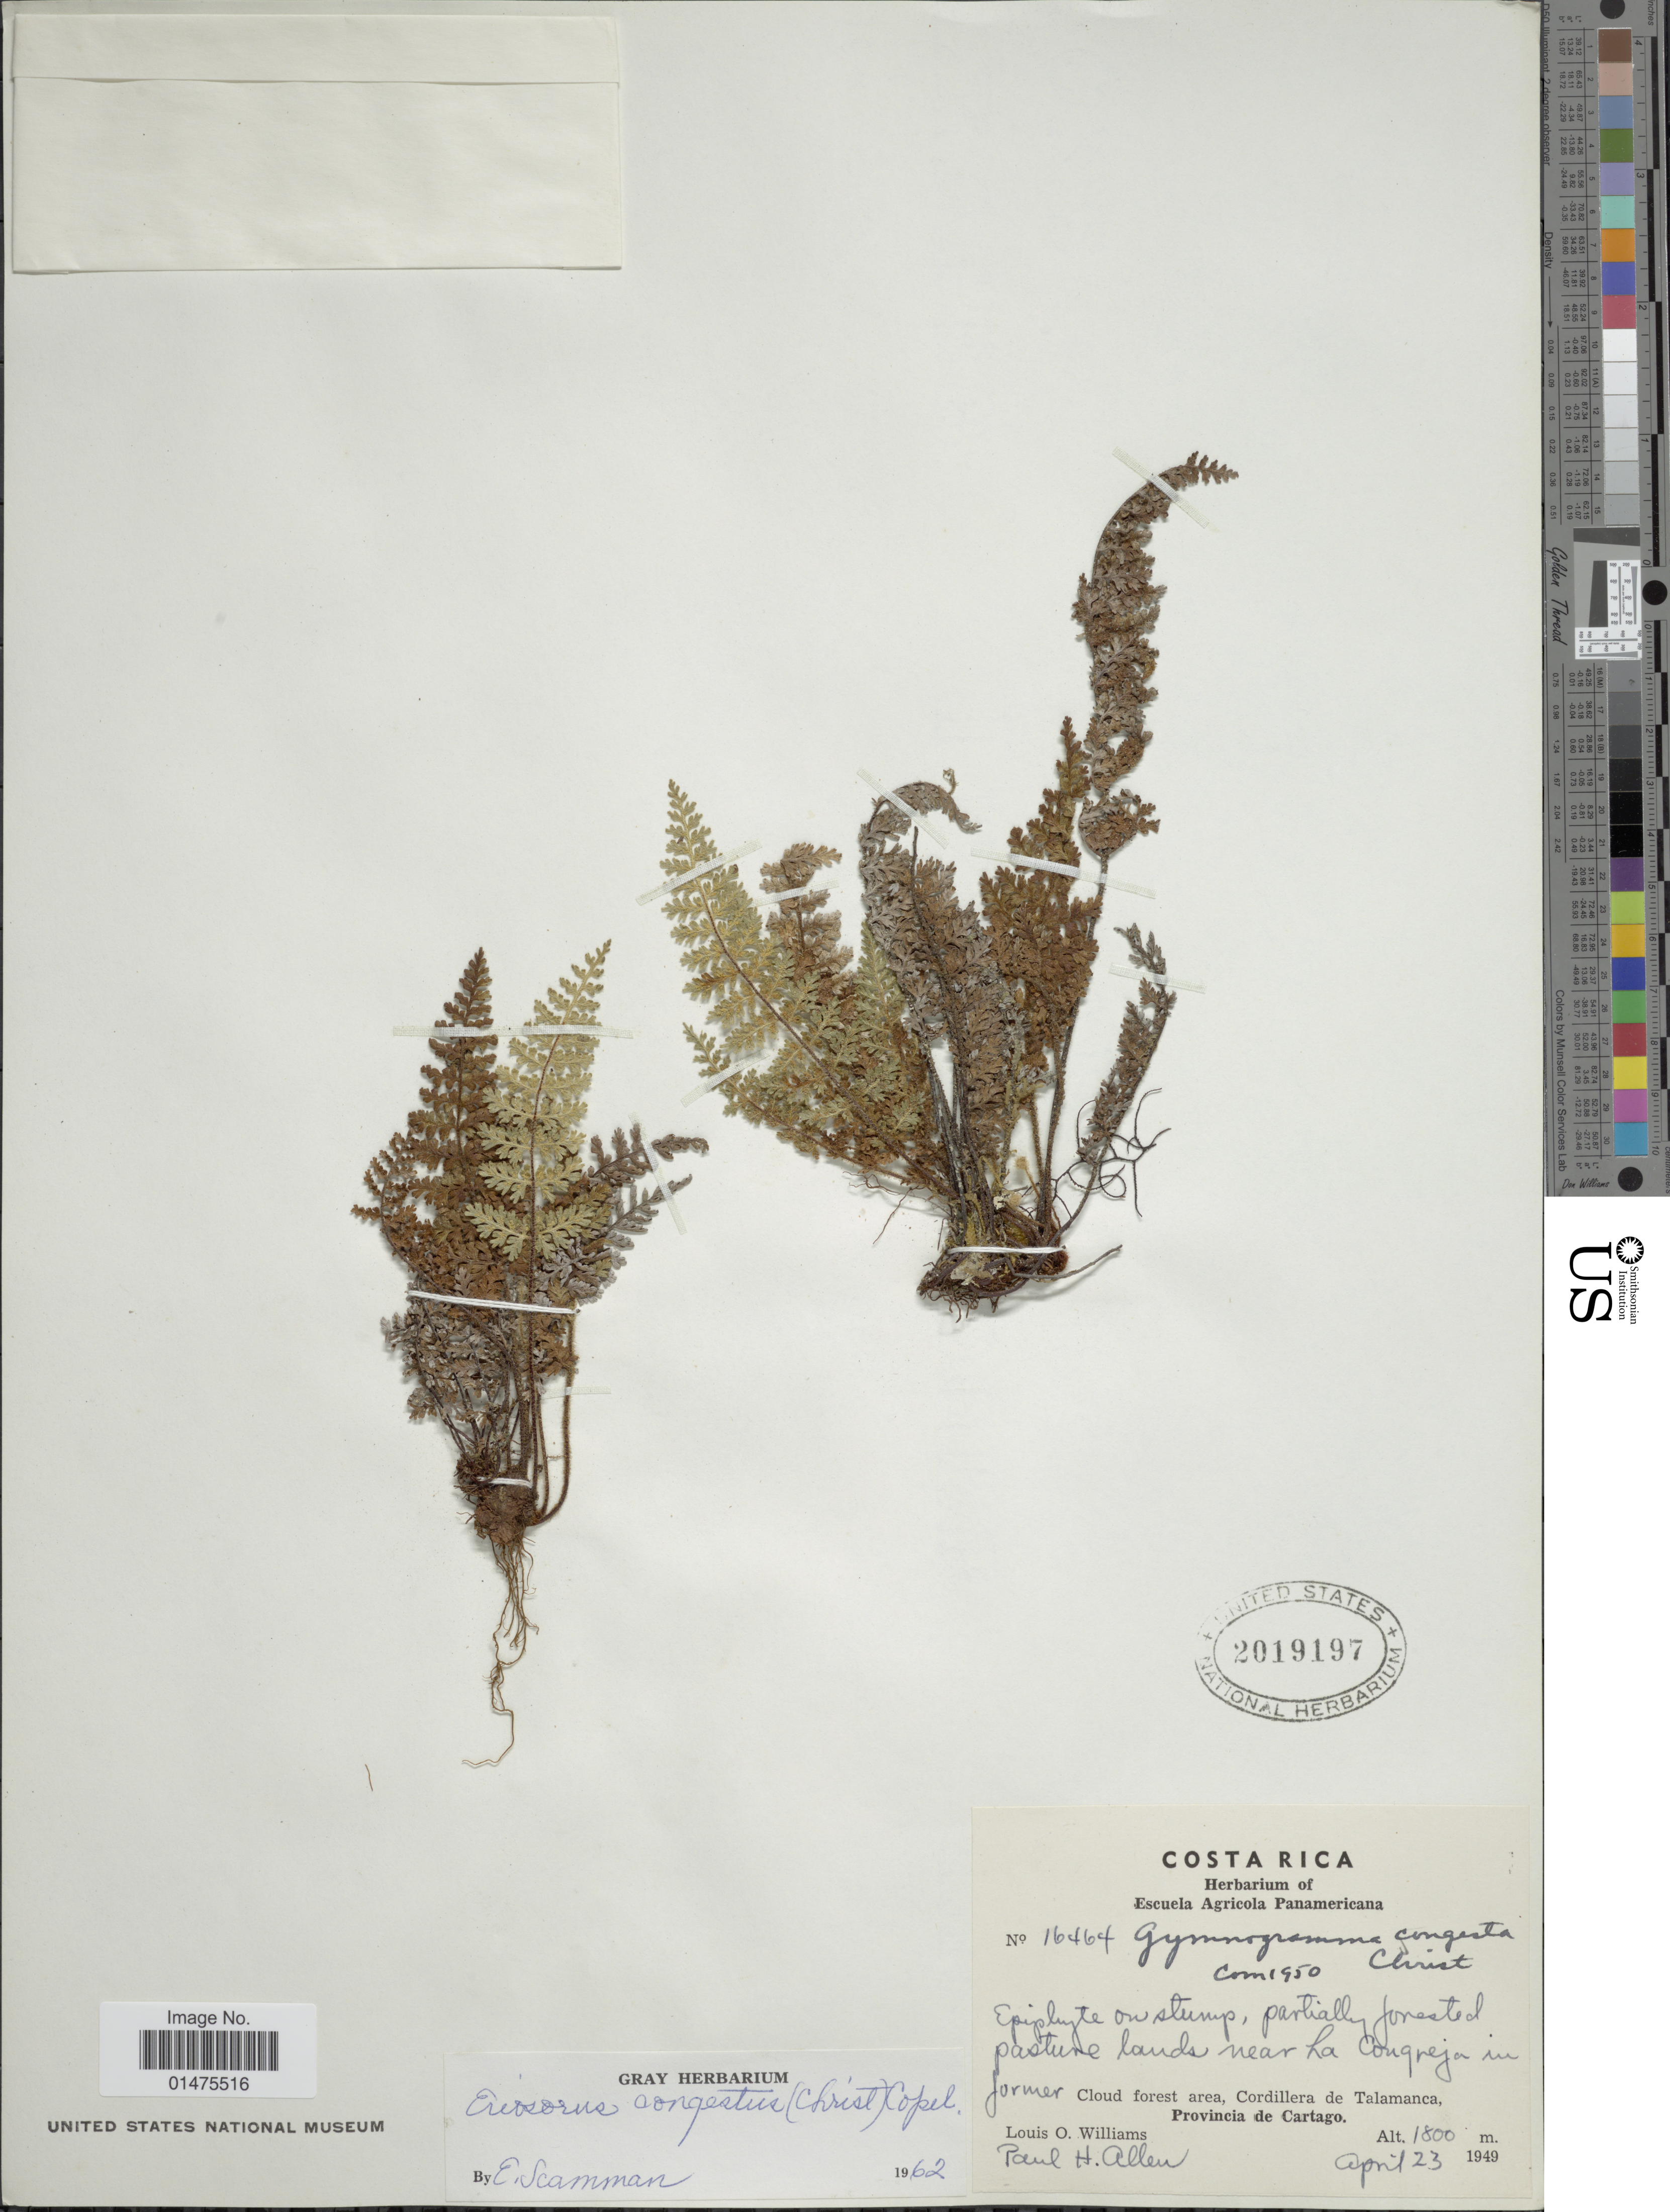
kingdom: Plantae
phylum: Tracheophyta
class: Polypodiopsida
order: Polypodiales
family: Pteridaceae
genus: Jamesonia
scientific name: Jamesonia congesta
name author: (Christ) Christenh.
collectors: L. O. Williams & P. H. Allen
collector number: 16464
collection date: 1949-04-23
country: Costa Rica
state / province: Cartago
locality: Partially forested pasture lands near La Couqreja in former Cloud forest area, Cordillera de Talamanca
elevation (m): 1800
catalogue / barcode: US 2019197